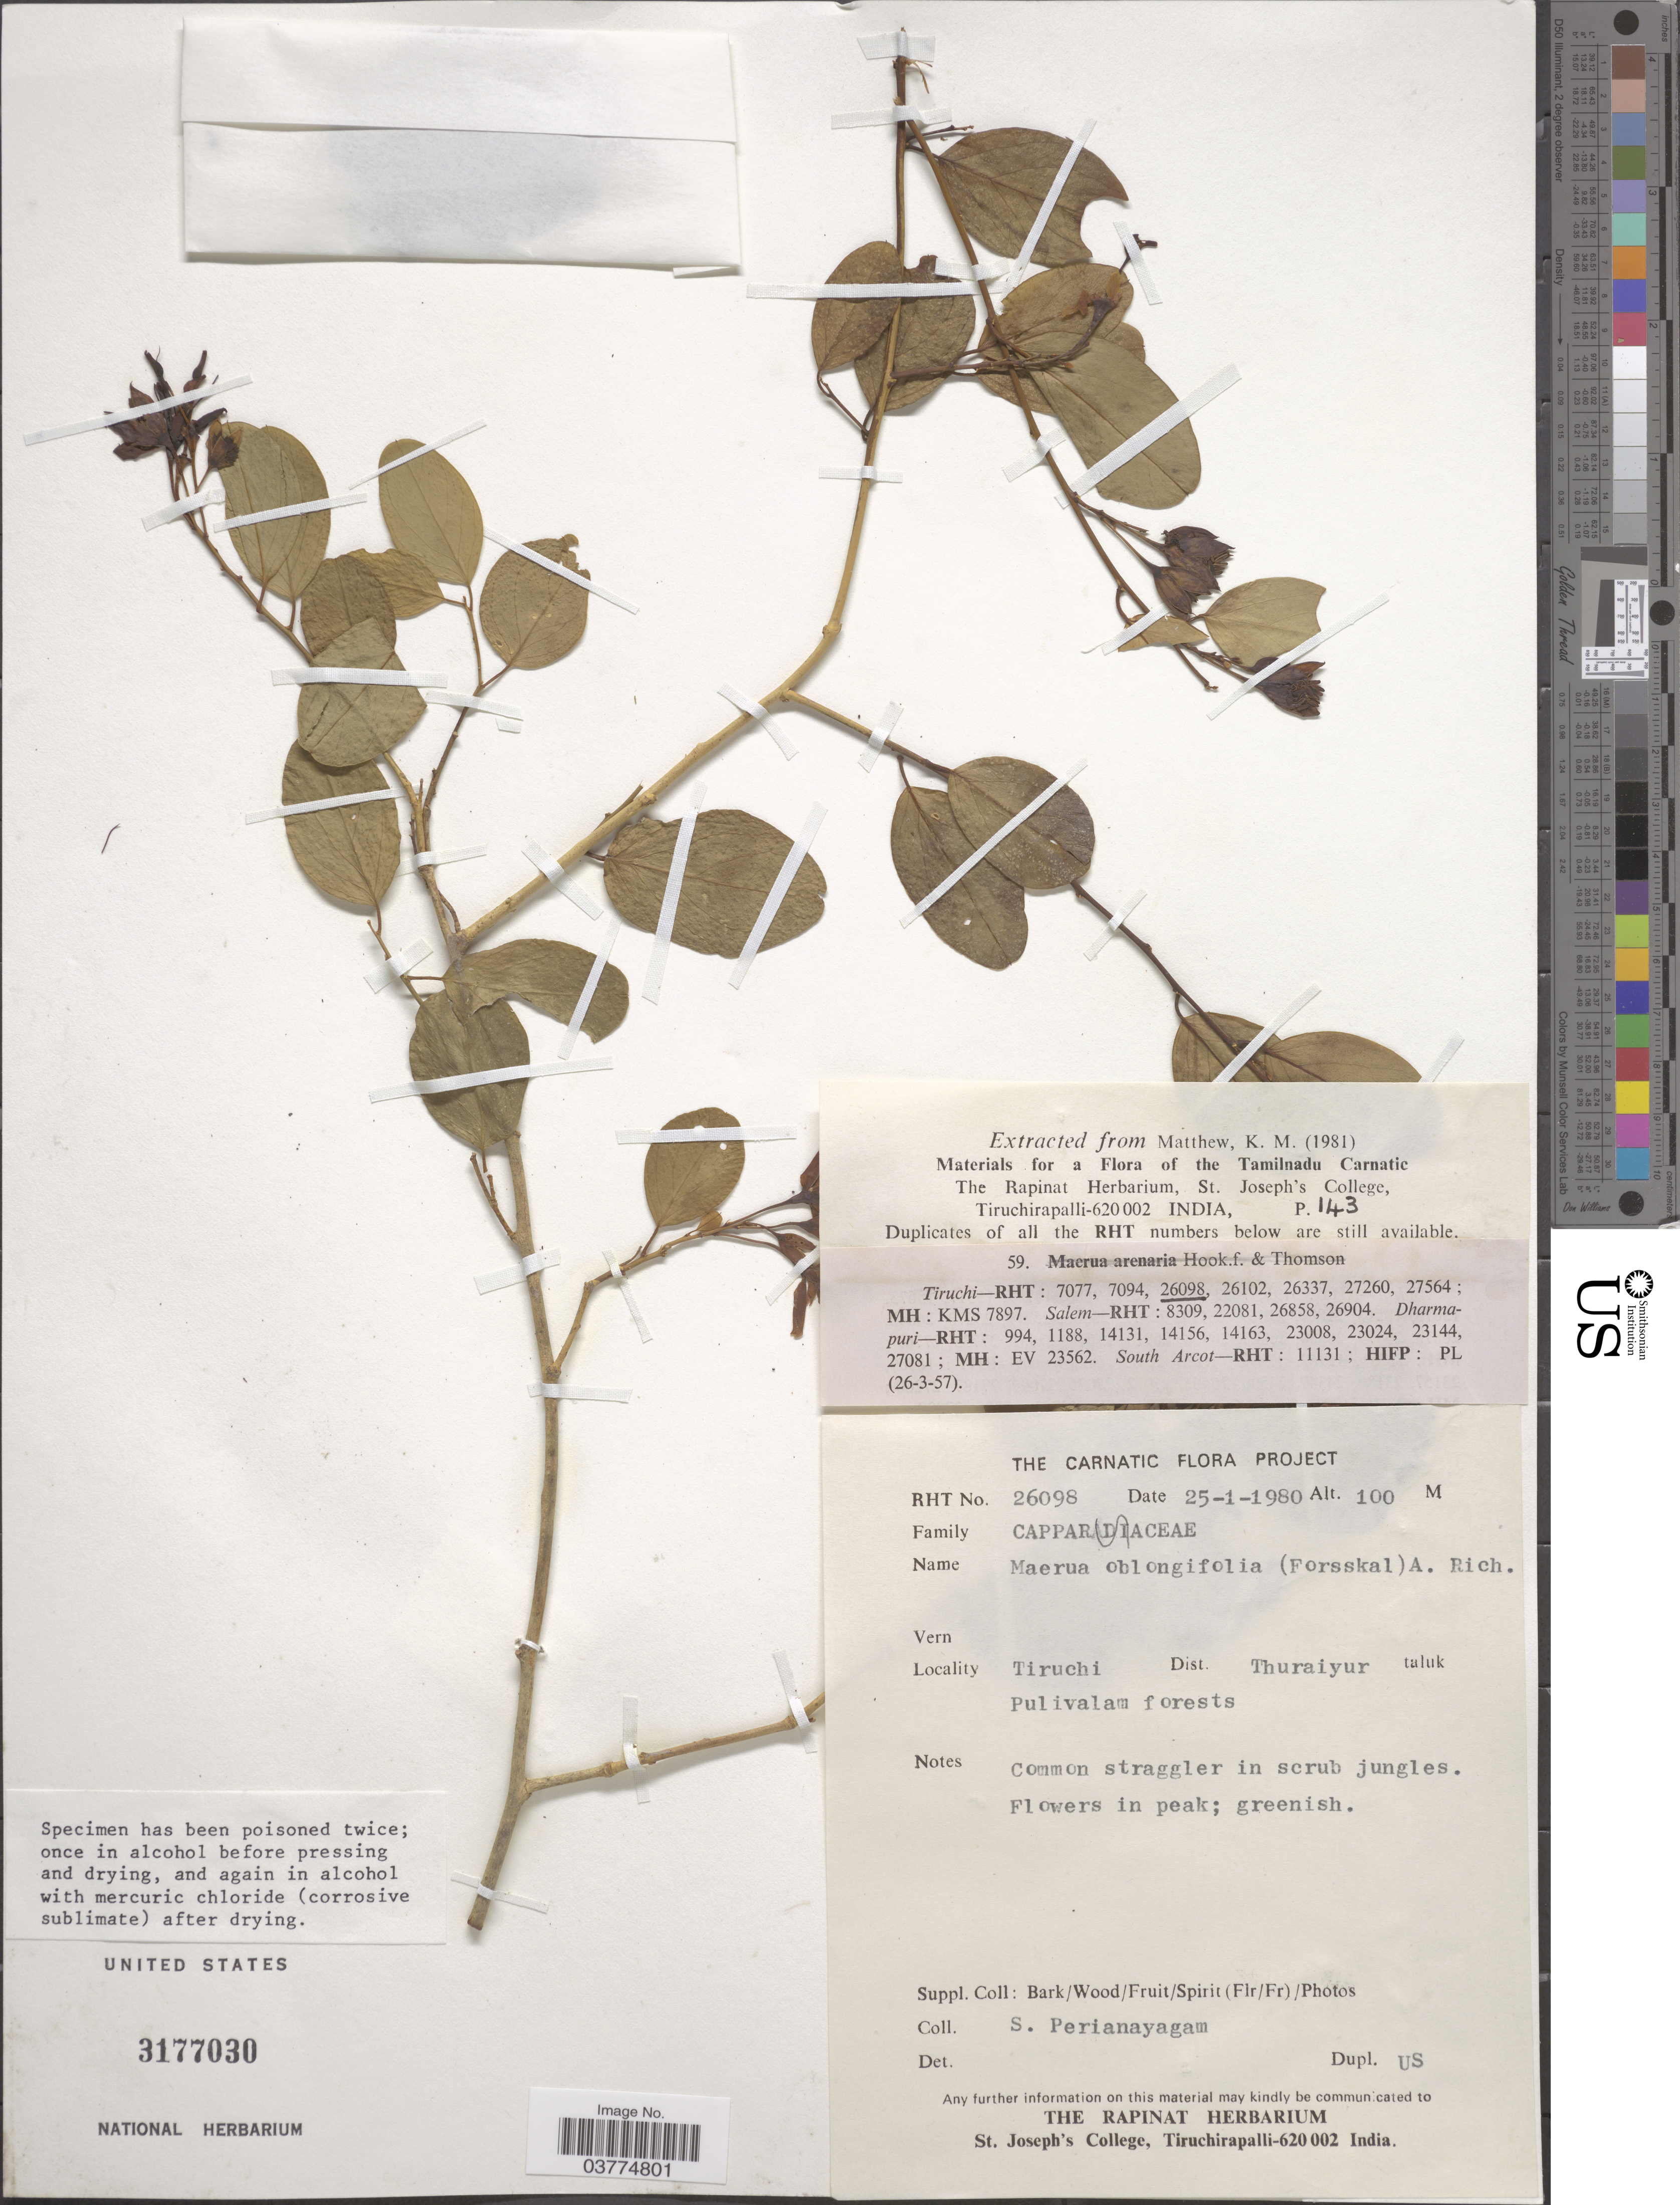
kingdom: Plantae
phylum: Tracheophyta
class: Magnoliopsida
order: Brassicales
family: Capparaceae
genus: Maerua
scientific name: Maerua oblongifolia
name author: (Forssk.) A. Rich.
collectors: S. Perianayagam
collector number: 26098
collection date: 1980-01-25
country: India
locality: Tiruchi. Dist. Thuraiyur taluk Pulivalam Forests.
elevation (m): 100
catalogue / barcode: US 3177030